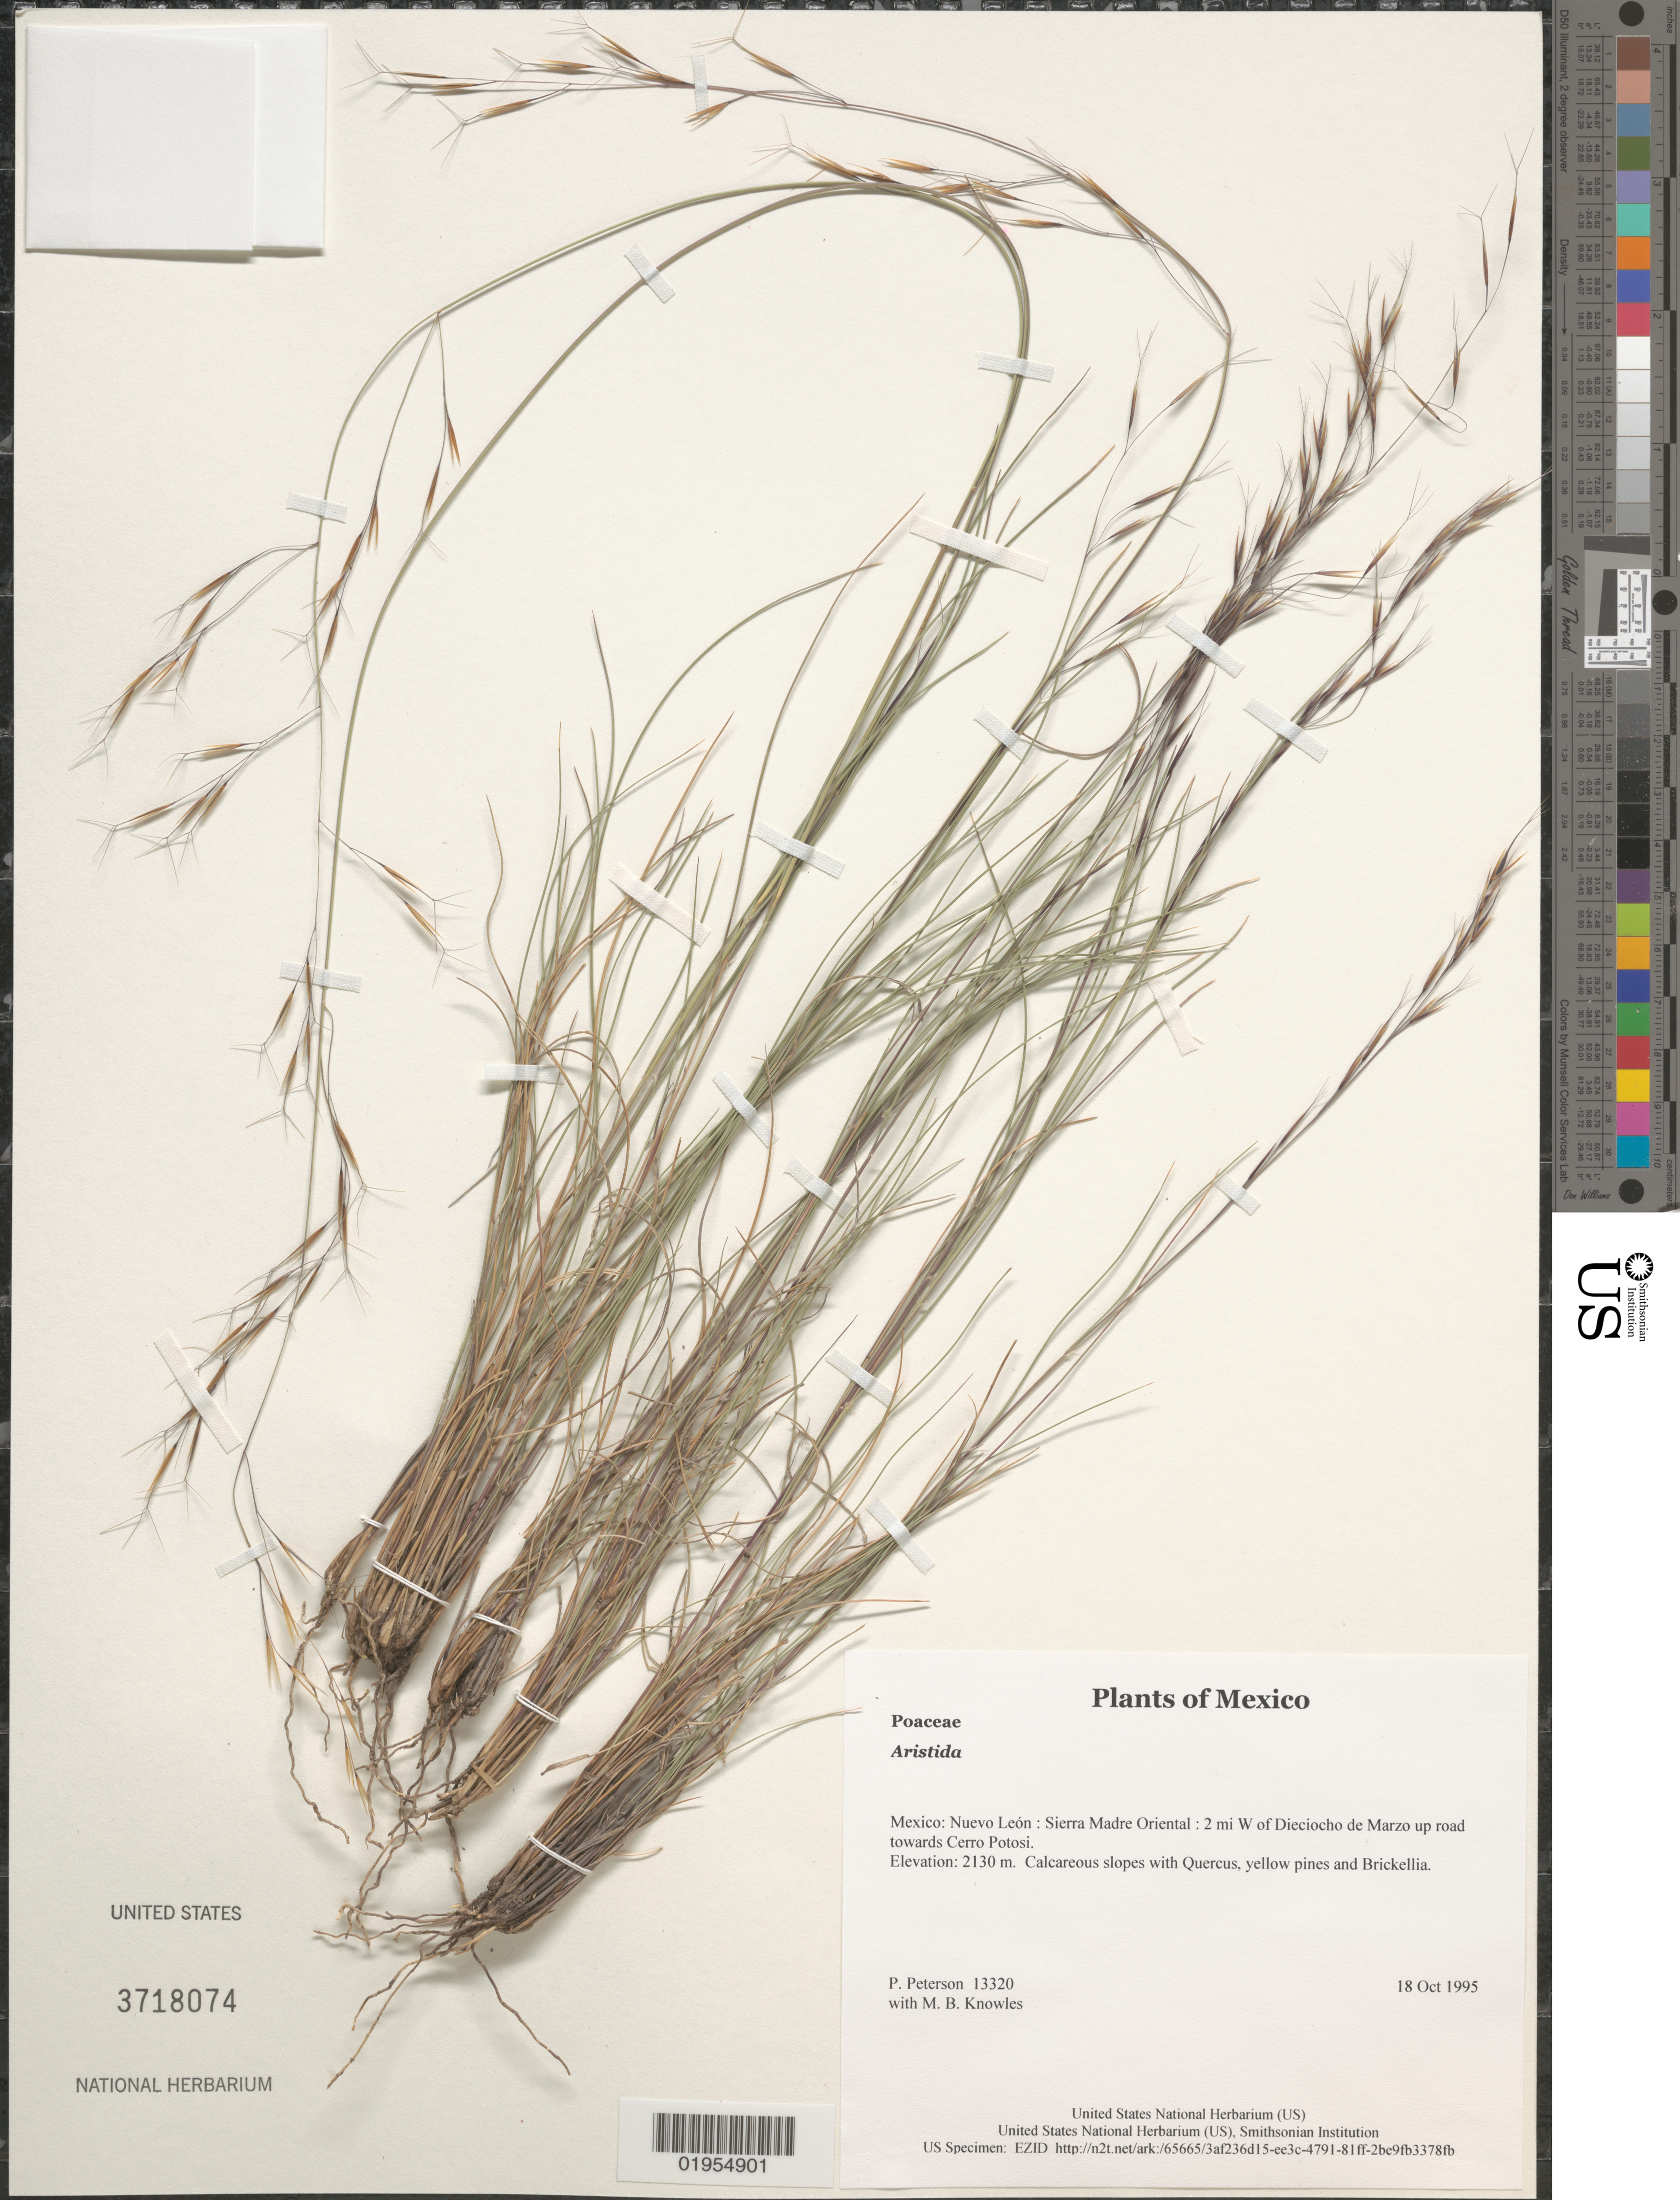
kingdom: Plantae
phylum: Tracheophyta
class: Liliopsida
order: Poales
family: Poaceae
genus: Aristida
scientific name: Aristida sp.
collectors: P. M. Peterson & M. B. Knowles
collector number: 13320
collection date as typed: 18 Oct 1995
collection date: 1995-10-18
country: Mexico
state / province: Nuevo León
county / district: Sierra Madre Oriental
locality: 2 mi W of Dieciocho de Marzo up road towards Cerro Potosi.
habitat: Calcareous slopes with Quercus, yellow pines and Brickellia.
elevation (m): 2130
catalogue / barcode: US 3718074